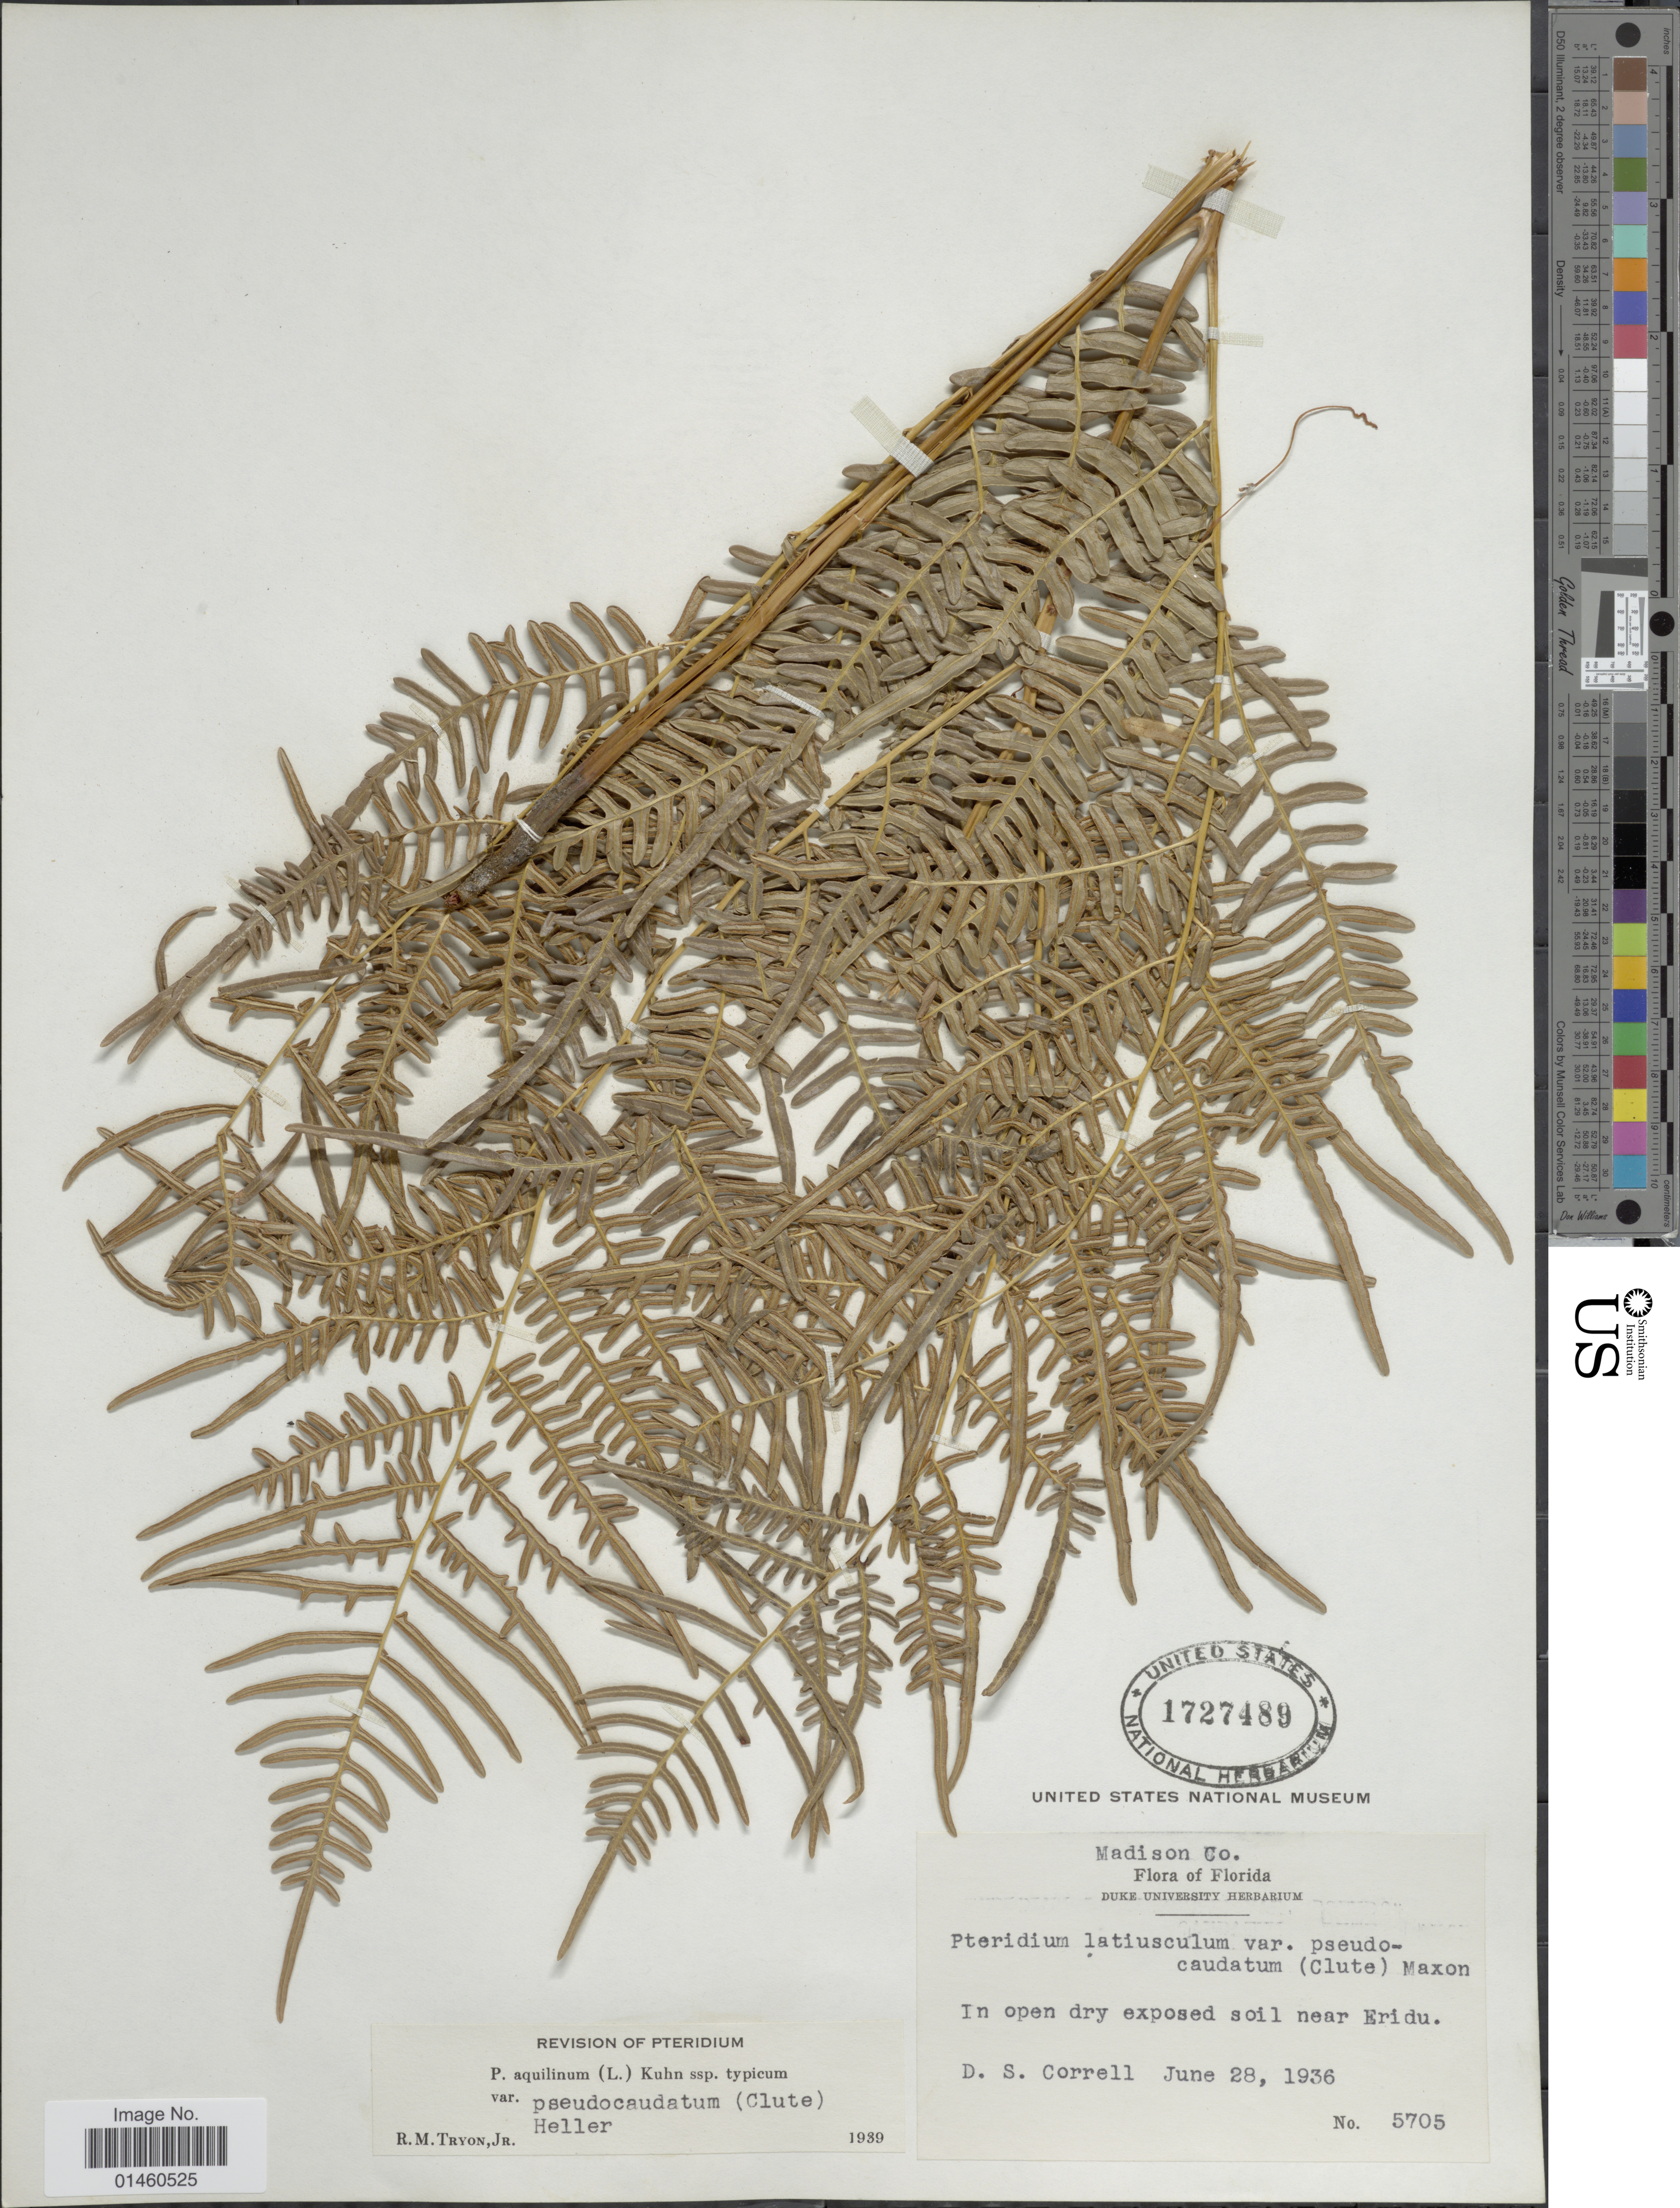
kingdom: Plantae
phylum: Tracheophyta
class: Polypodiopsida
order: Polypodiales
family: Dennstaedtiaceae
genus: Pteridium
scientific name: Pteridium aquilinum var. pseudocaudatum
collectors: D. S. Correll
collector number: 5705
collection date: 1936-06-28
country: United States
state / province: Florida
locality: Madison Co., in open dry exposed soil near Eridu.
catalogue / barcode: US 1727489